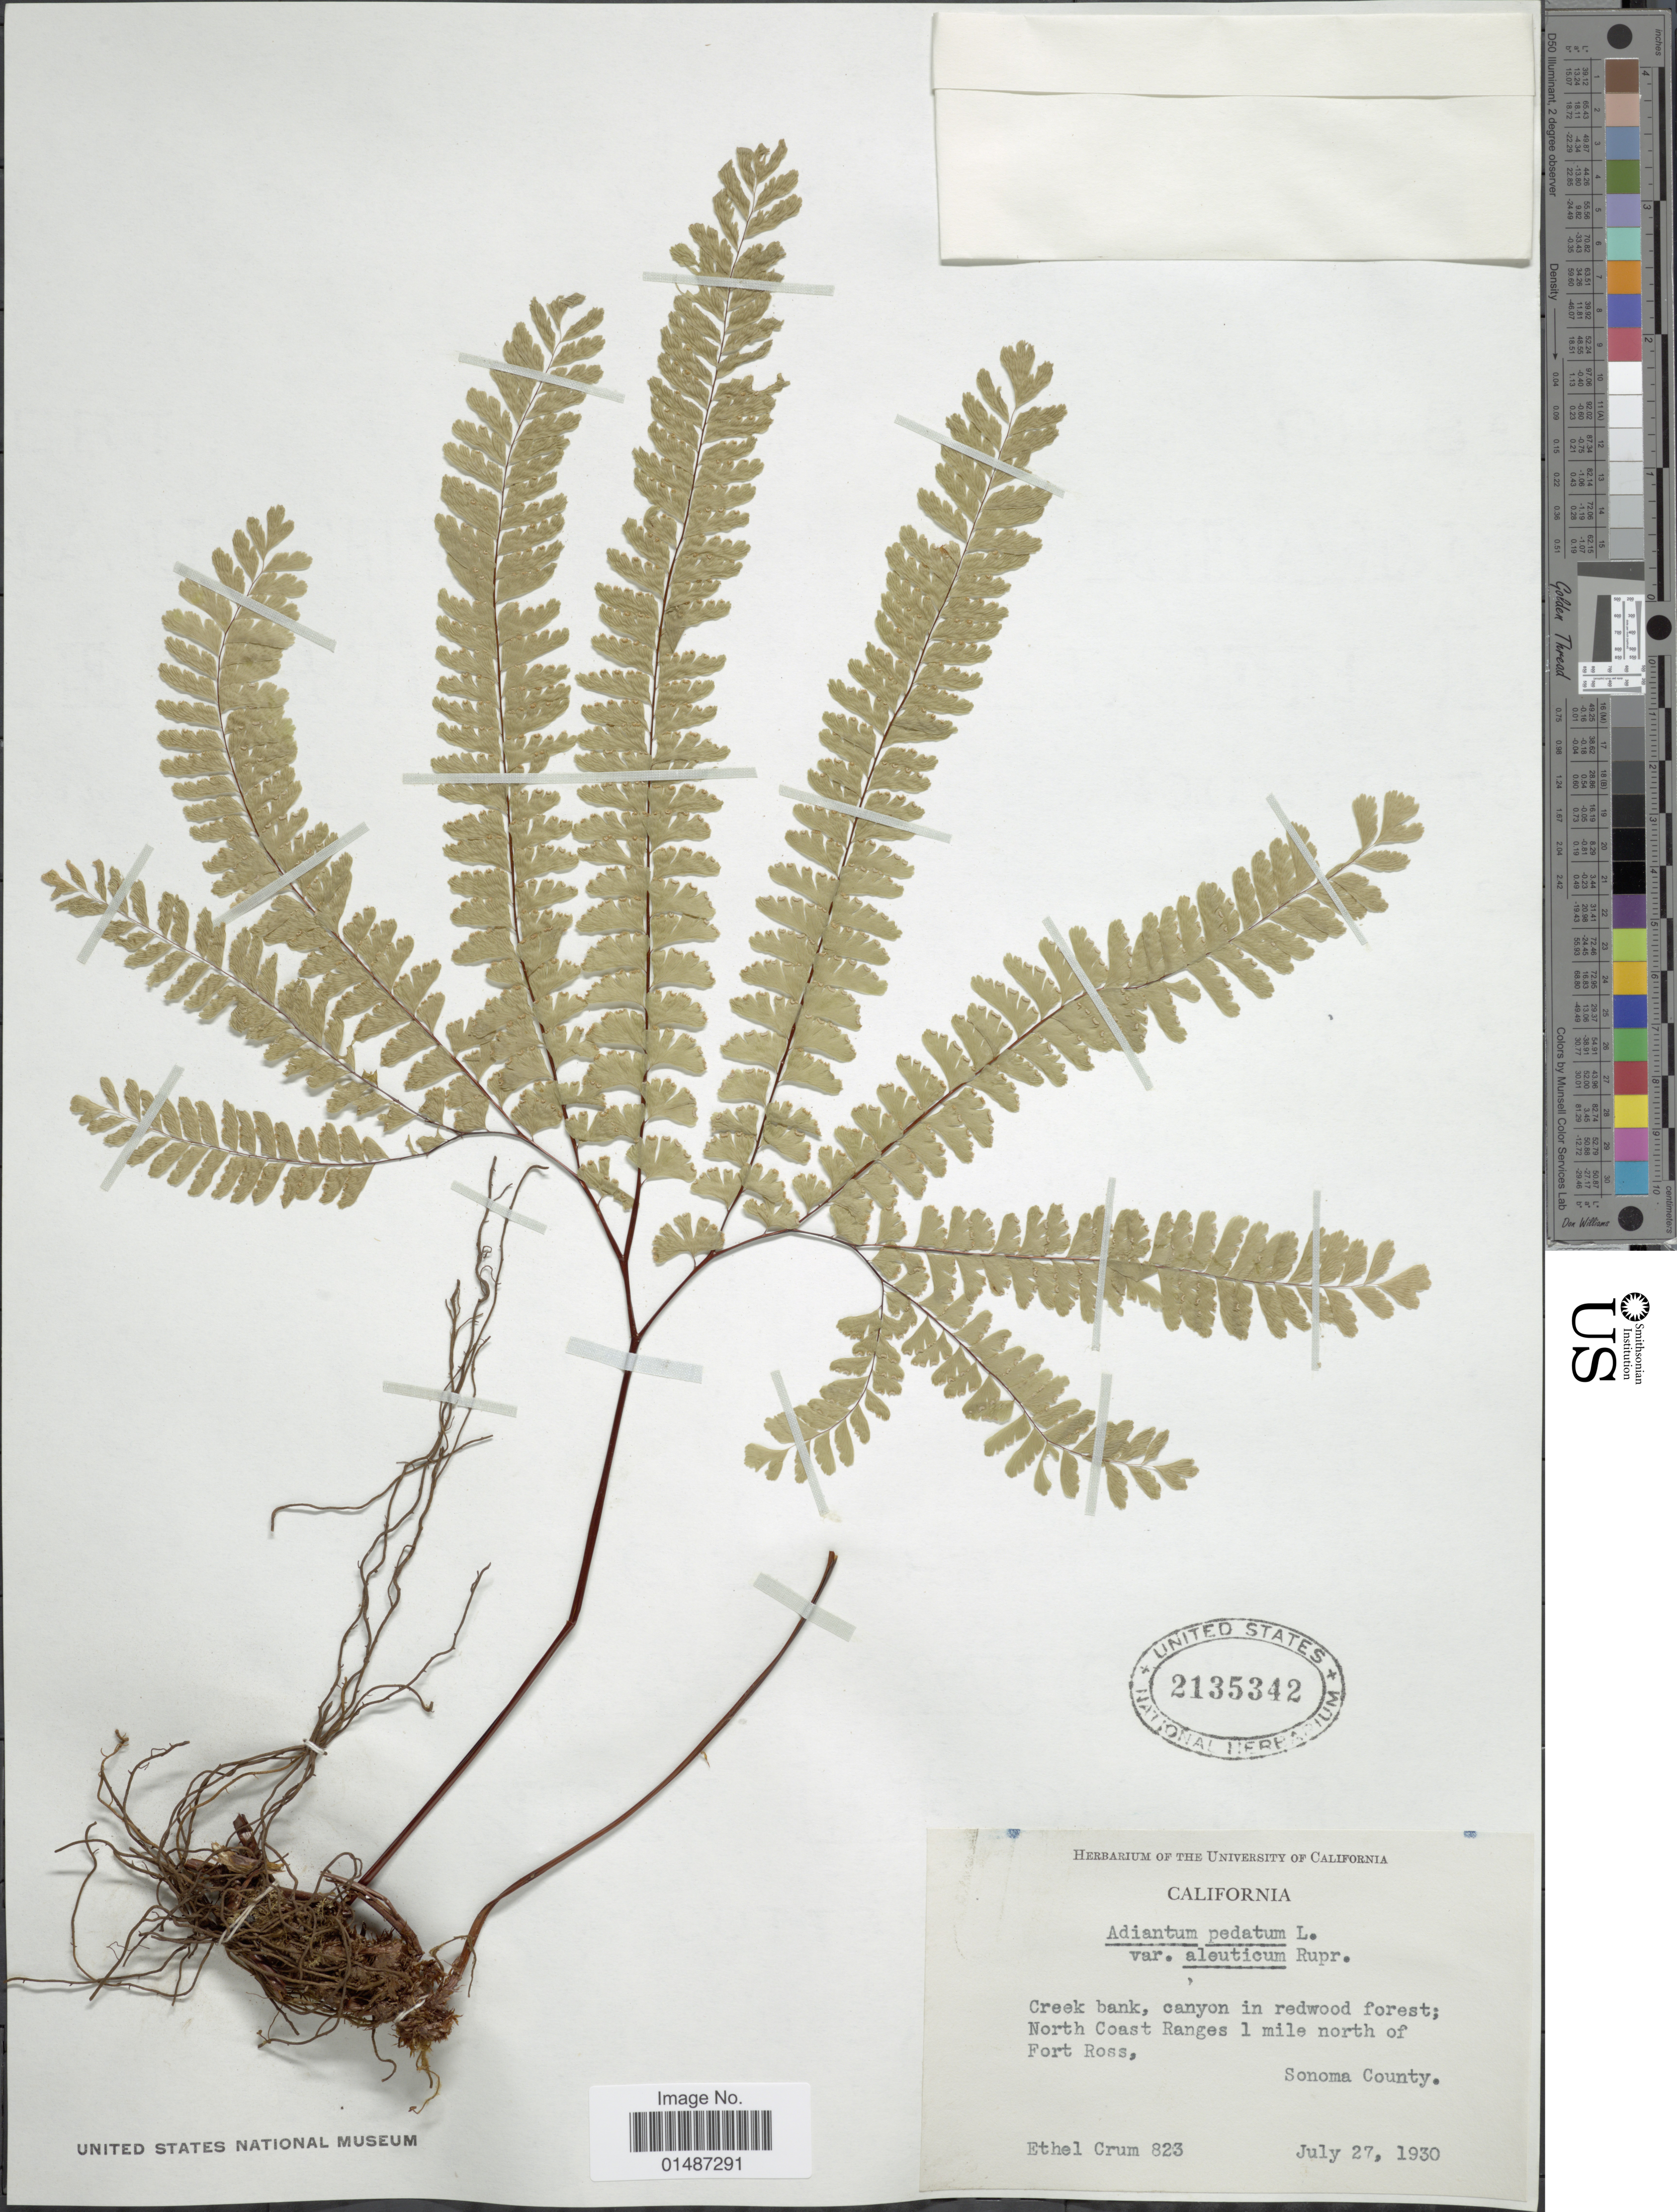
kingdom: Plantae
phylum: Tracheophyta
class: Polypodiopsida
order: Polypodiales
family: Pteridaceae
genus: Adiantum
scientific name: Adiantum pedatum subsp. aleuticum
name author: (Rupr.) Calder & Roy L. Taylor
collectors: E. K. Crum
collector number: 823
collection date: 1930-07-27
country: United States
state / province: California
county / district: Sonoma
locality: Creek bank, canyon in redwood forest; North Coast Ranges 1 mile north of Fort Ross, Sonoma County.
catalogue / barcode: US 2135342